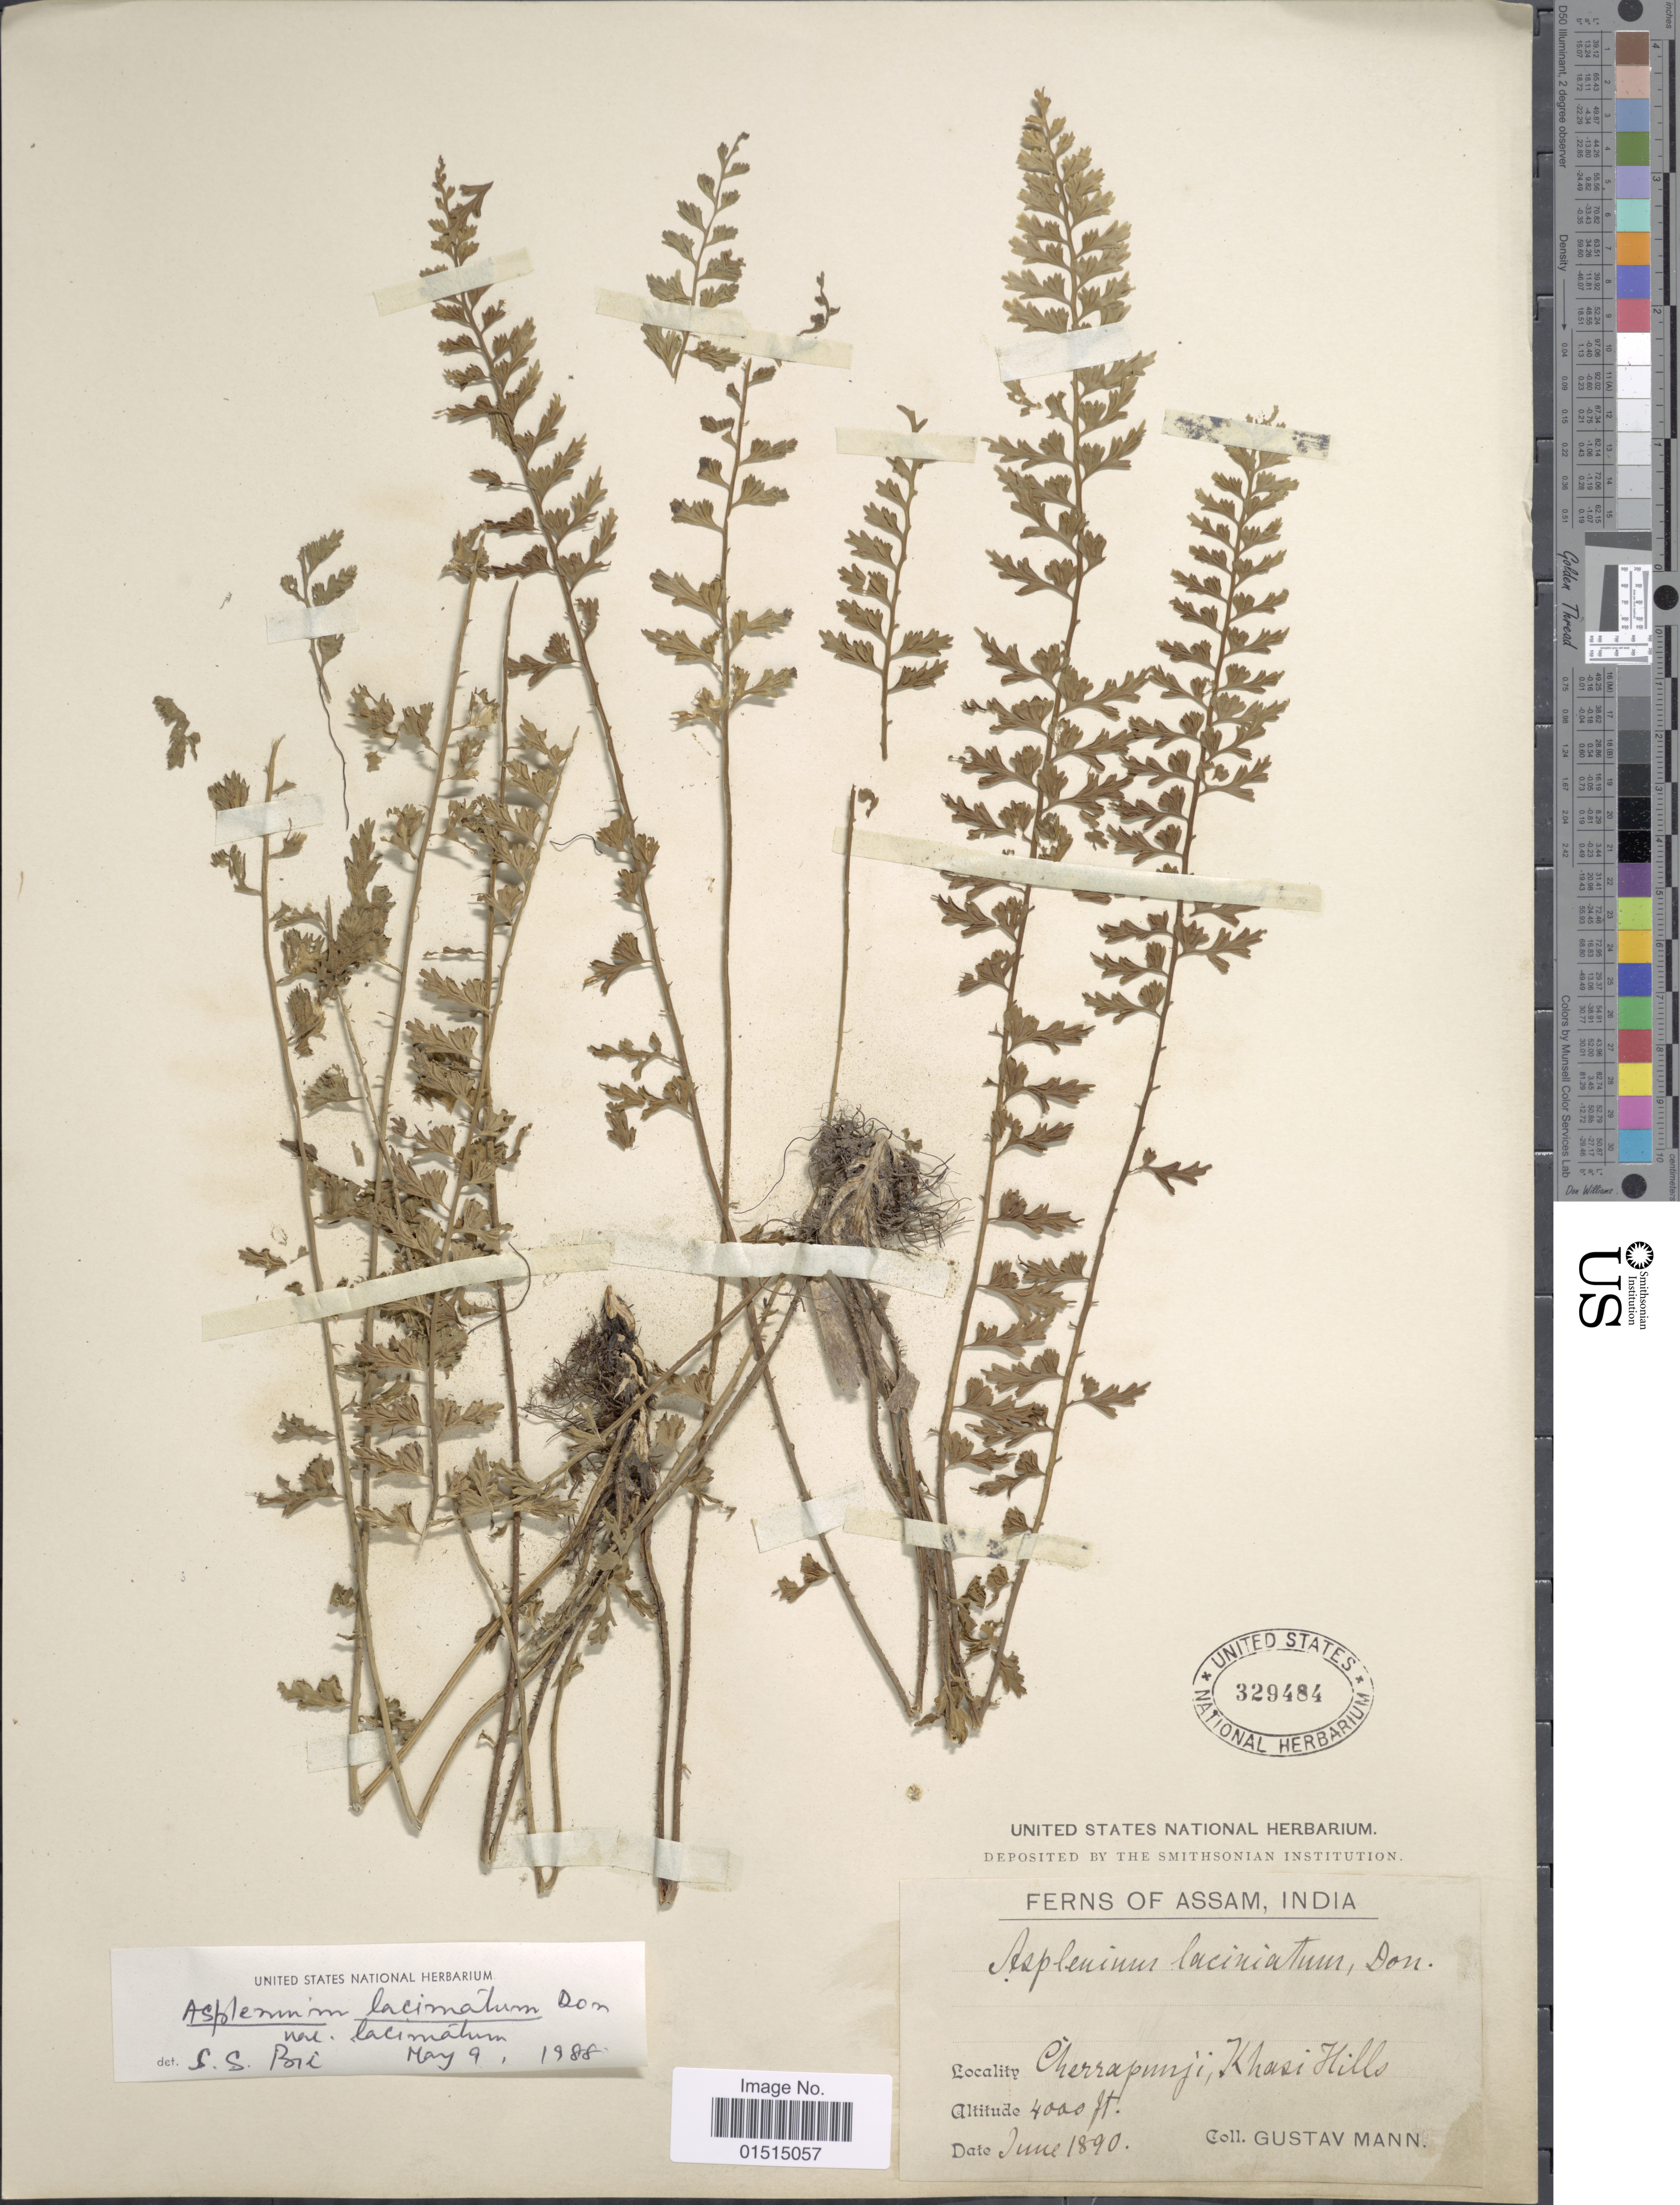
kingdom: Plantae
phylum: Tracheophyta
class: Polypodiopsida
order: Polypodiales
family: Aspleniaceae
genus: Asplenium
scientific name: Asplenium laciniatum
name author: D. Don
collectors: G. Mann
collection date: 1890-06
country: India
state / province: Meghalaya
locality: Cherrapunji, Khasi Hills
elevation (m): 1219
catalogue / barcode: US 329484